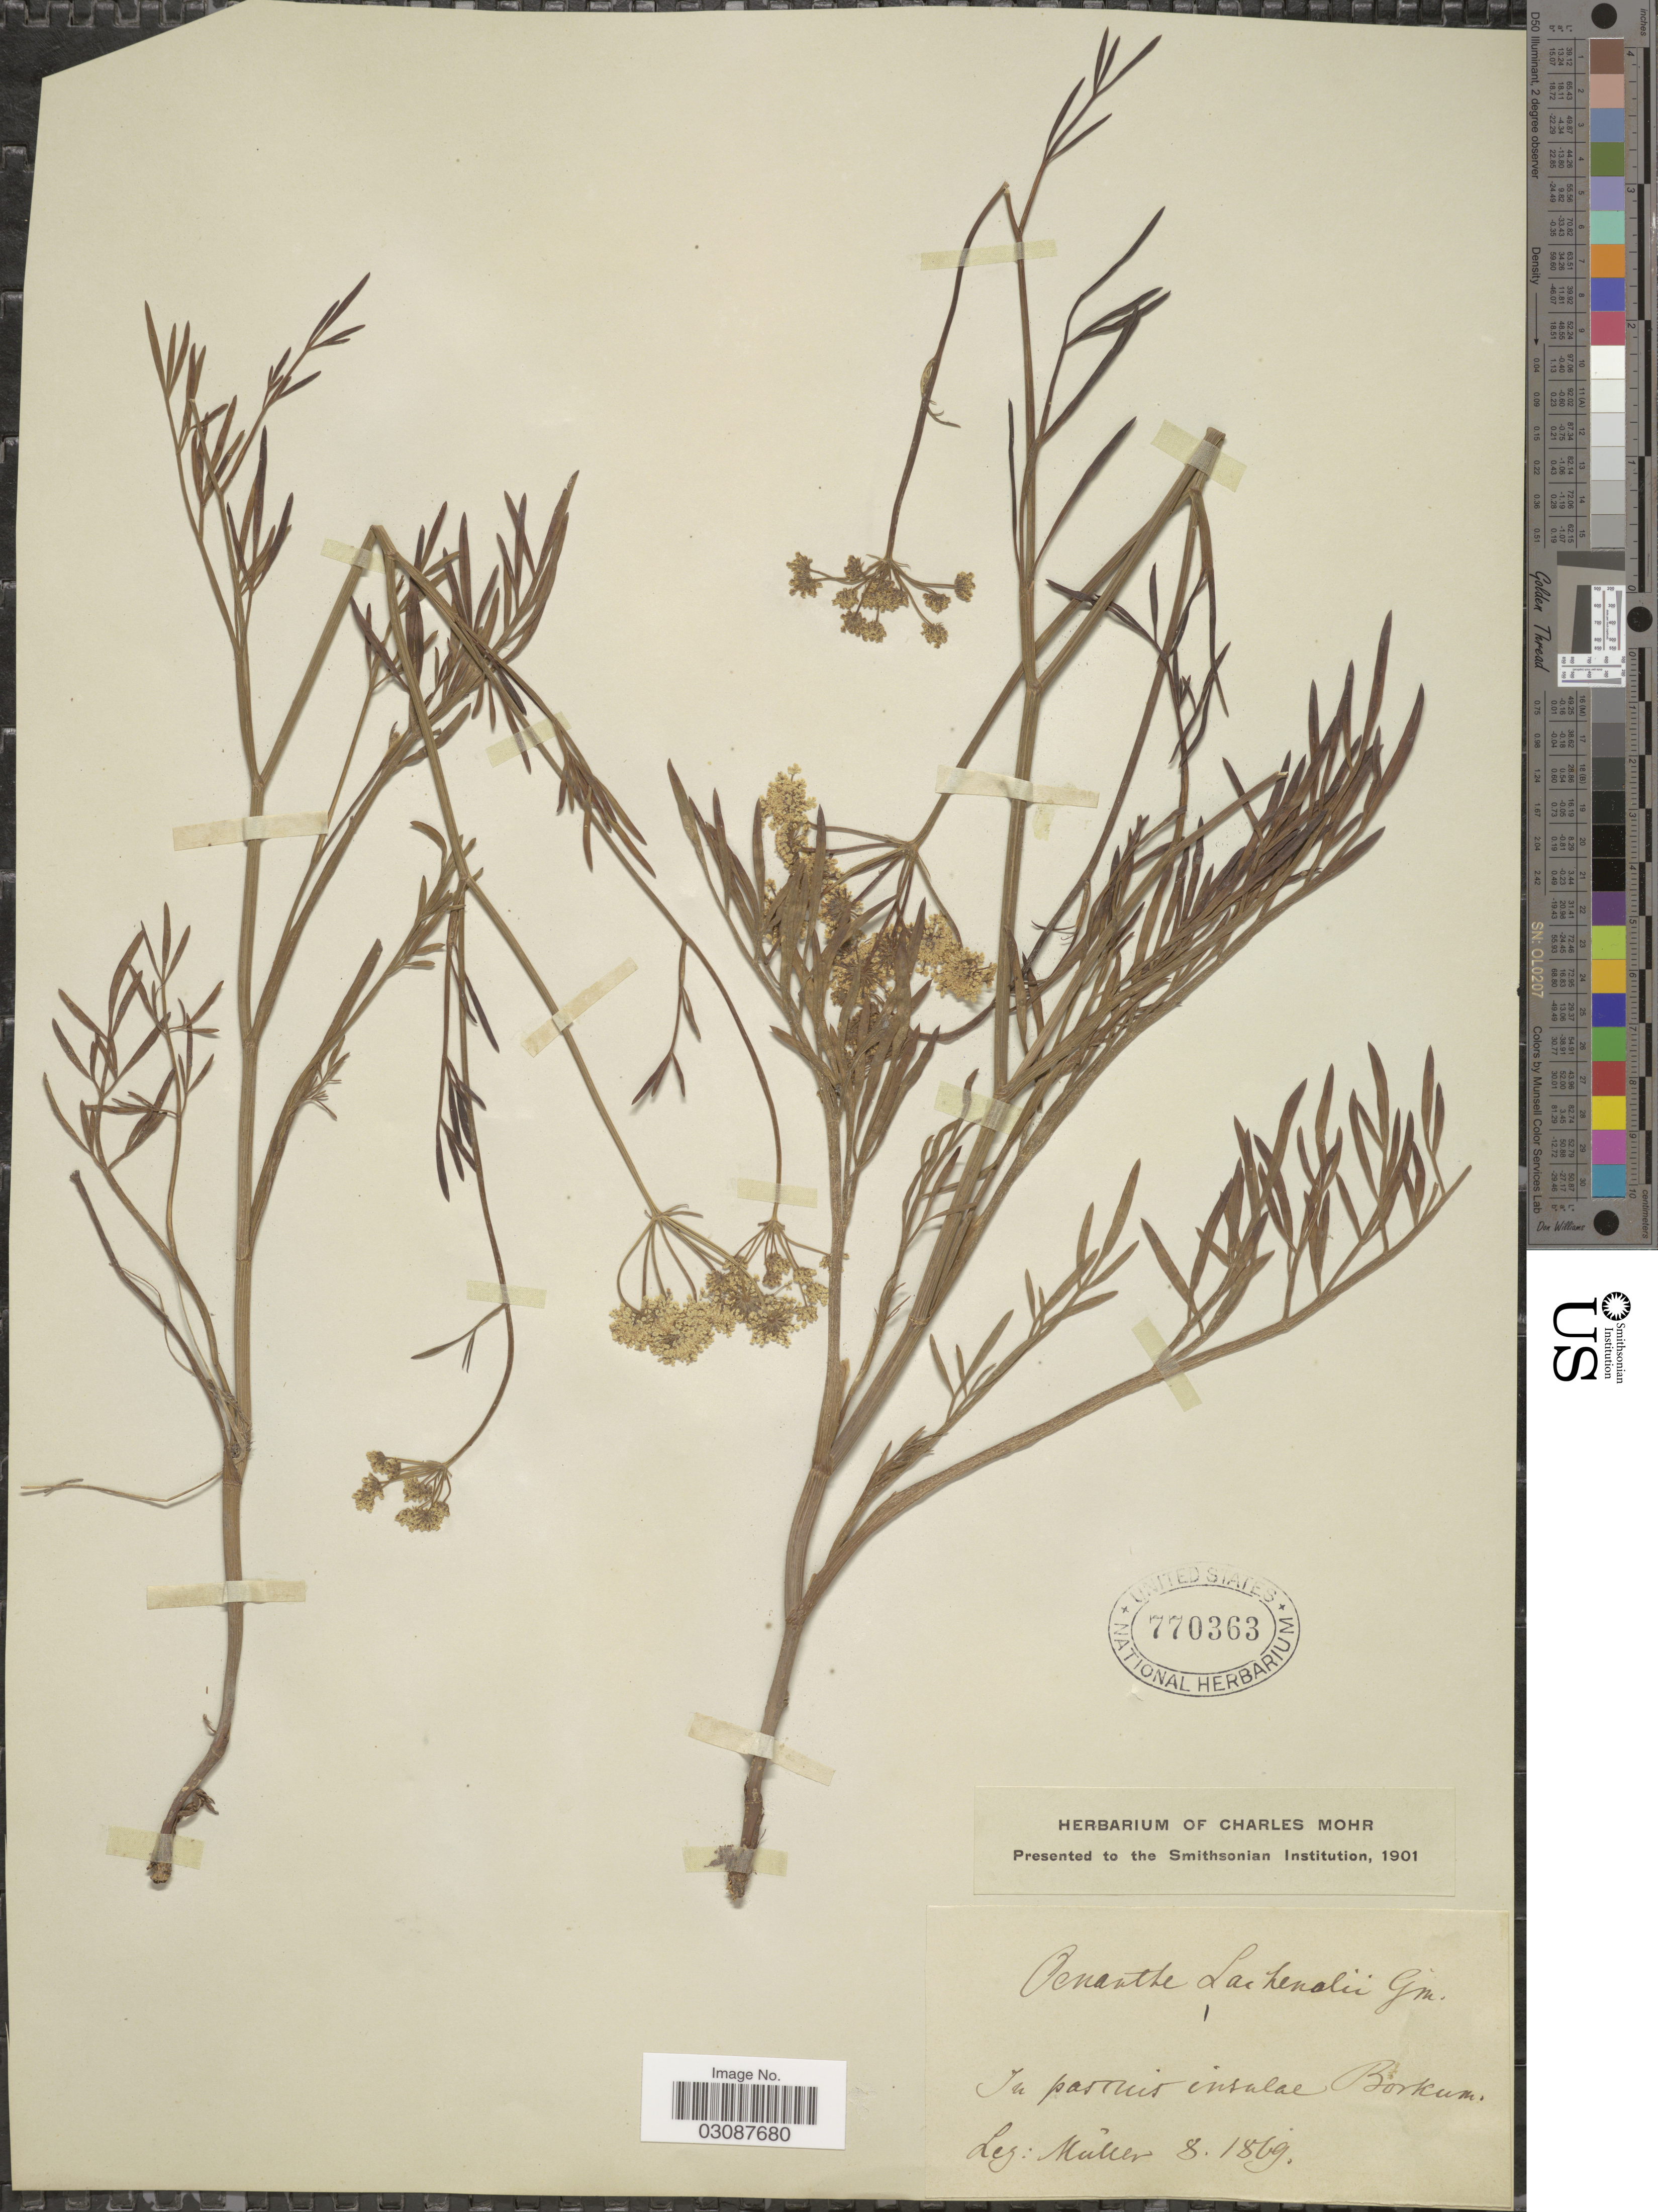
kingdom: Plantae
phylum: Tracheophyta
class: Magnoliopsida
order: Apiales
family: Apiaceae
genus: Oenanthe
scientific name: Oenanthe lachenalii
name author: C.C. Gmel.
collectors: -- Müller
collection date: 1869-08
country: Germany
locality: In pascuis insulae Borkum.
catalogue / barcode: US 770363